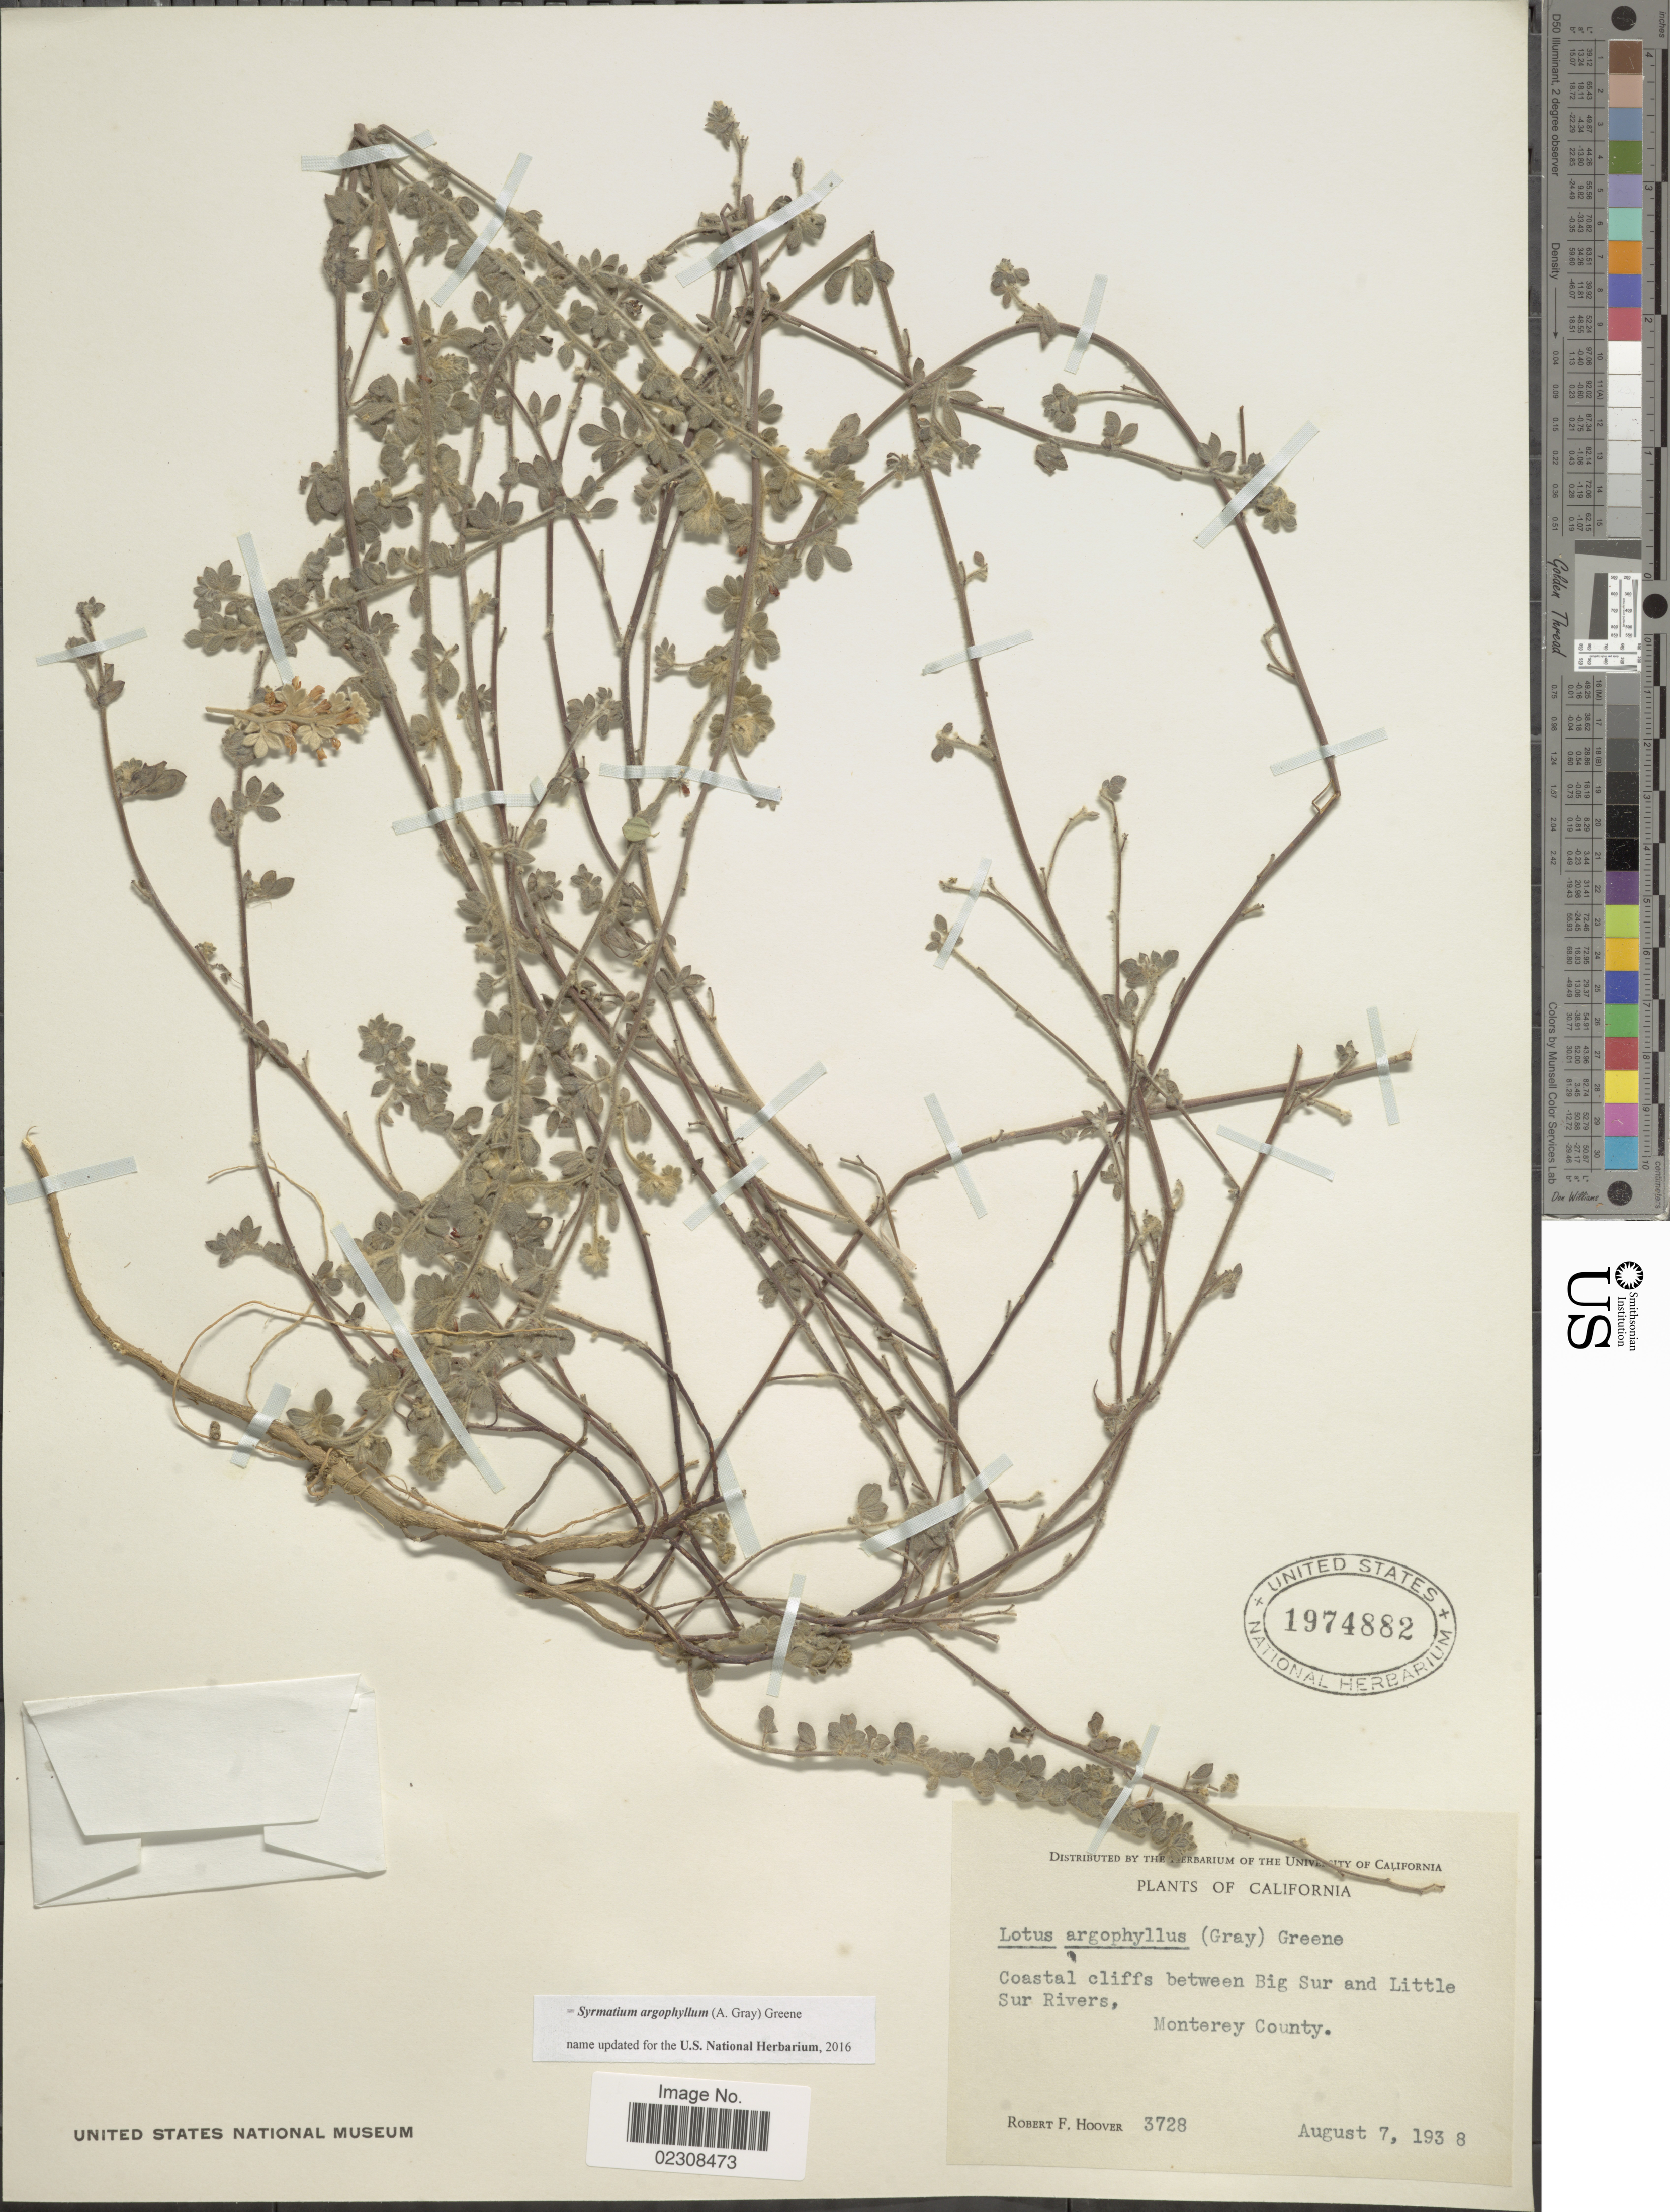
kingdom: Plantae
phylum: Tracheophyta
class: Magnoliopsida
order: Fabales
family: Fabaceae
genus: Syrmatium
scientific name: Syrmatium argophyllum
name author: (A. Gray) Greene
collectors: R. F. Hoover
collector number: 3728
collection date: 1938-08-07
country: United States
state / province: California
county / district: Monterey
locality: Coastal cliffs between Big Sur and Little Sur Rivers, Monterey County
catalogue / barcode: US 1974882